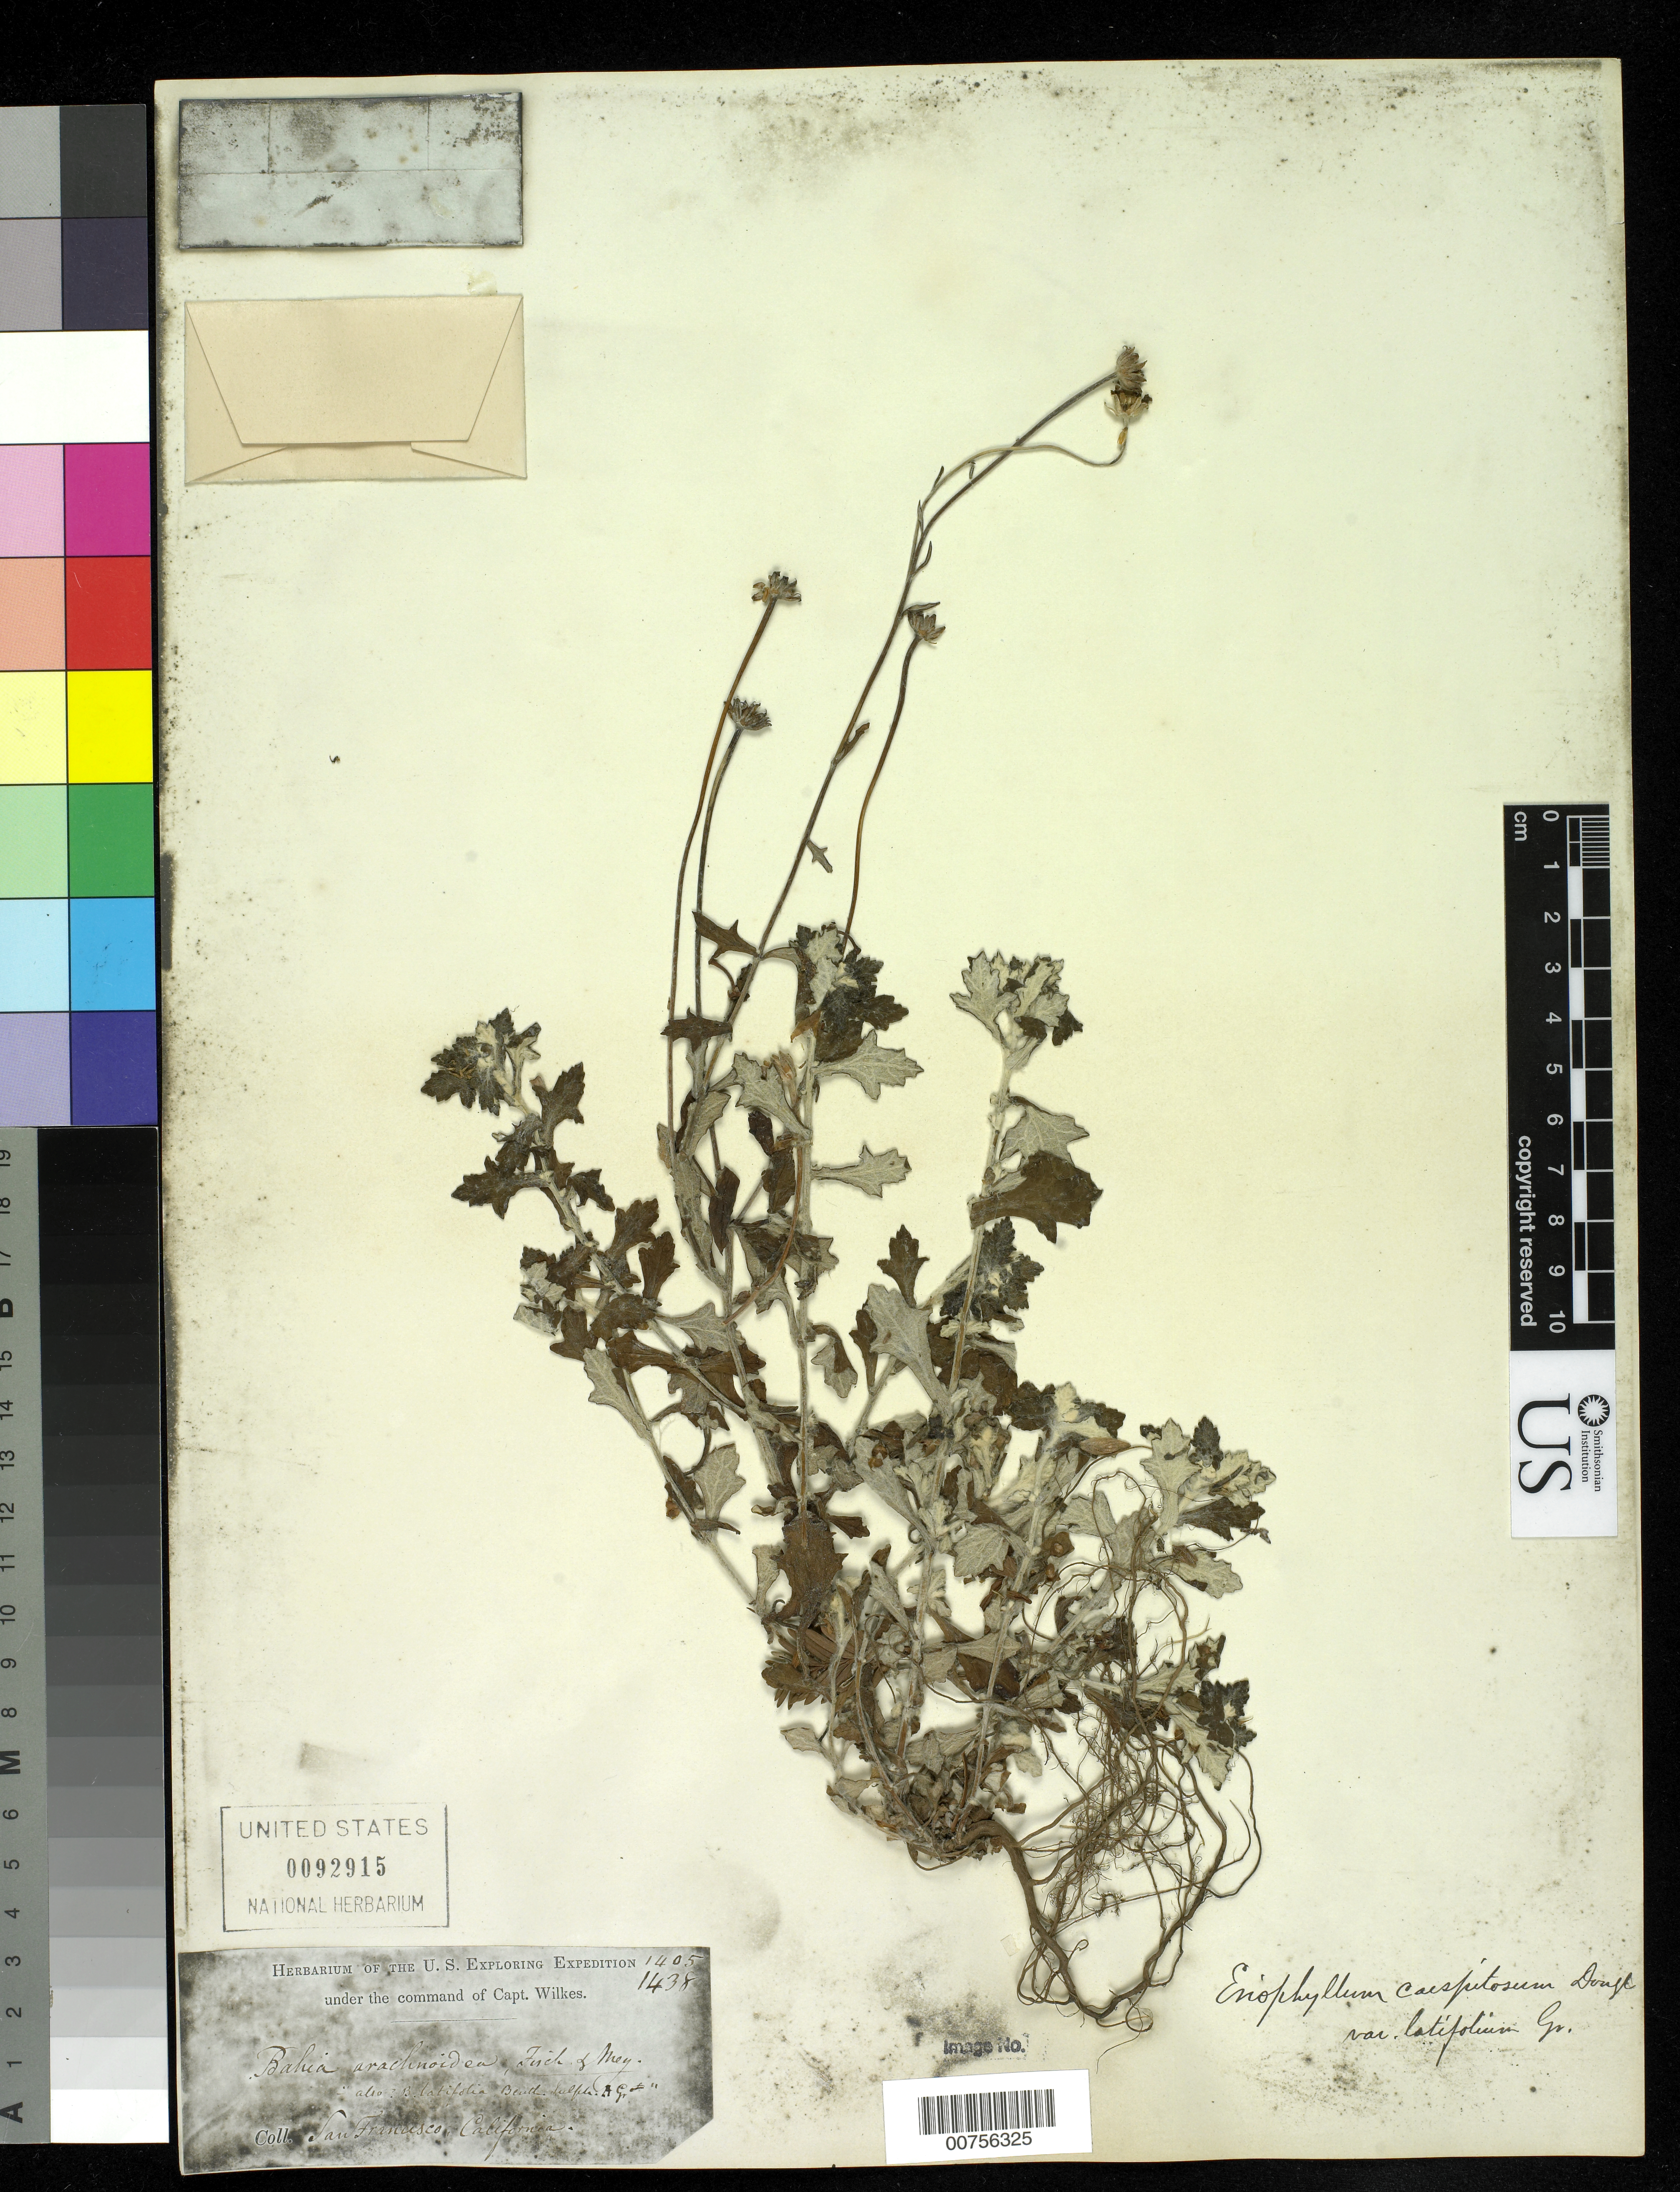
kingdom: Plantae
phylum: Tracheophyta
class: Magnoliopsida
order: Asterales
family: Asteraceae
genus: Eriophyllum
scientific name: Eriophyllum caespitosum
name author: Douglas ex Lindl.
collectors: Wilkes Explor. Exped.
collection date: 1838/1842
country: United States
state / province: California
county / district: San Francisco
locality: San Francisco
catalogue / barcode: US 92915